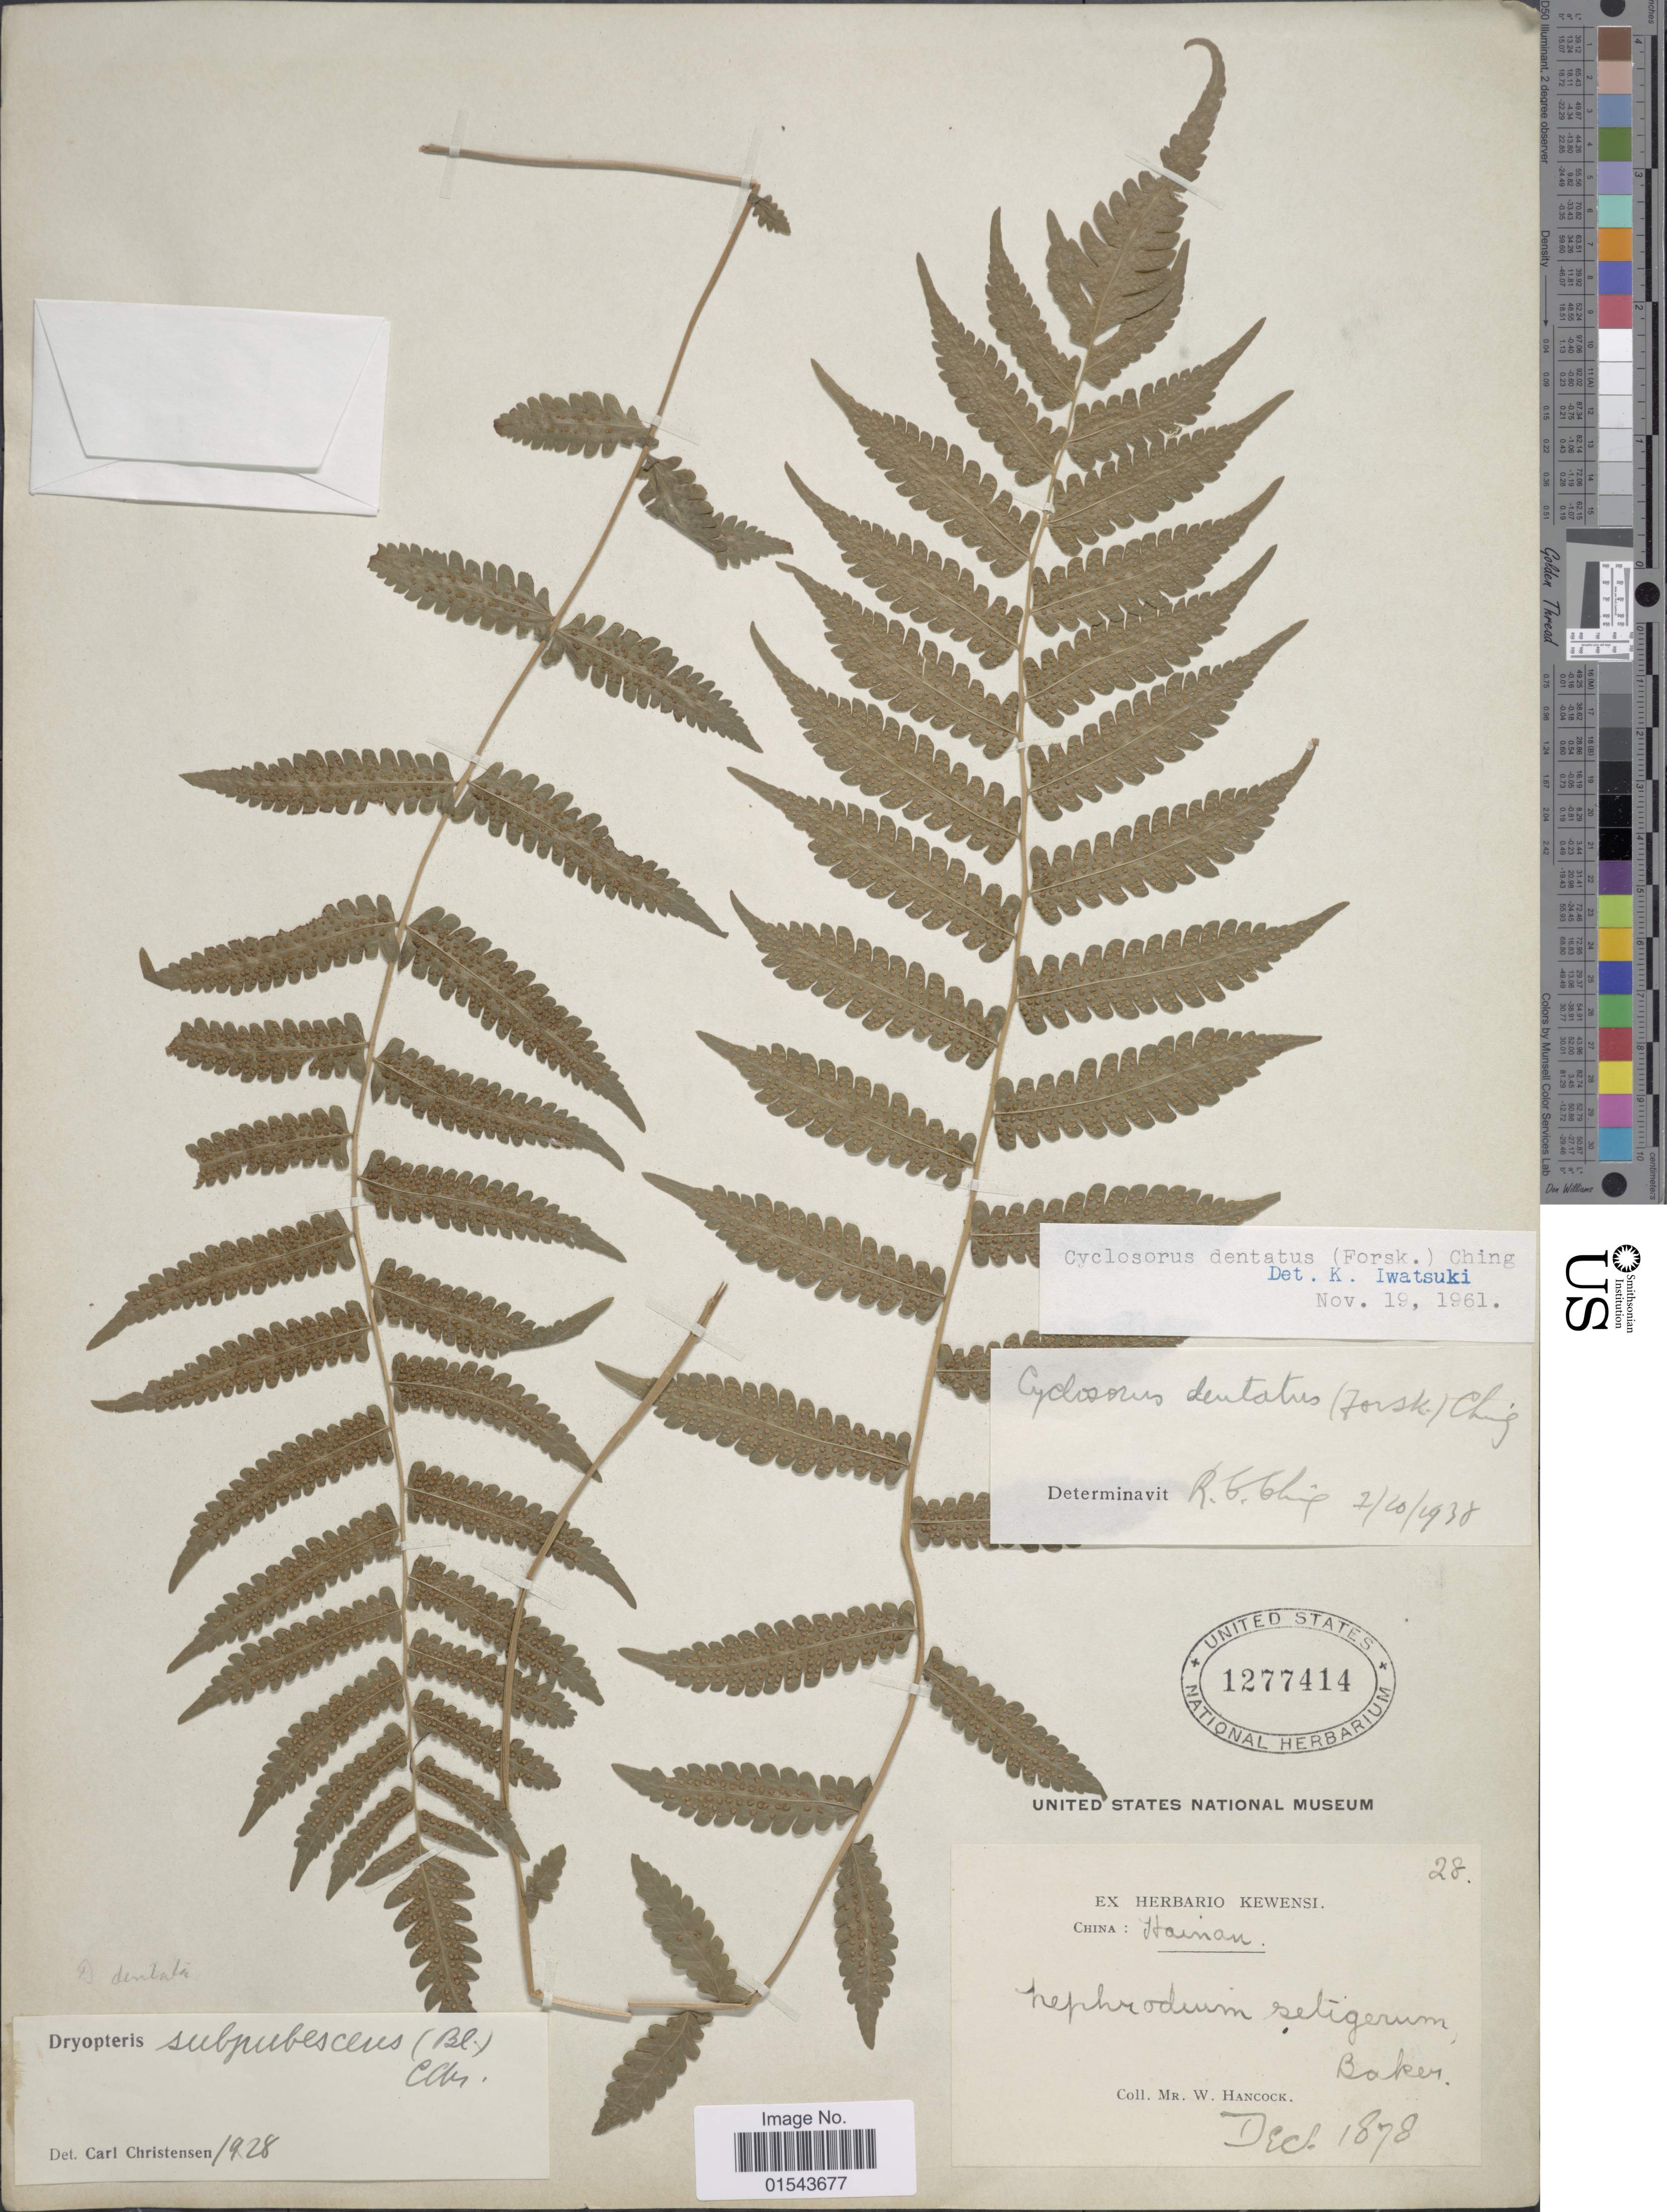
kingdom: Plantae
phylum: Tracheophyta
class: Polypodiopsida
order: Polypodiales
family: Thelypteridaceae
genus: Christella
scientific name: Christella dentata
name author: (Forssk.) Brownsey & Jermy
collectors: W. Hancock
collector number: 28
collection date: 1878-12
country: China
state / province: Hainan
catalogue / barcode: US 1277414